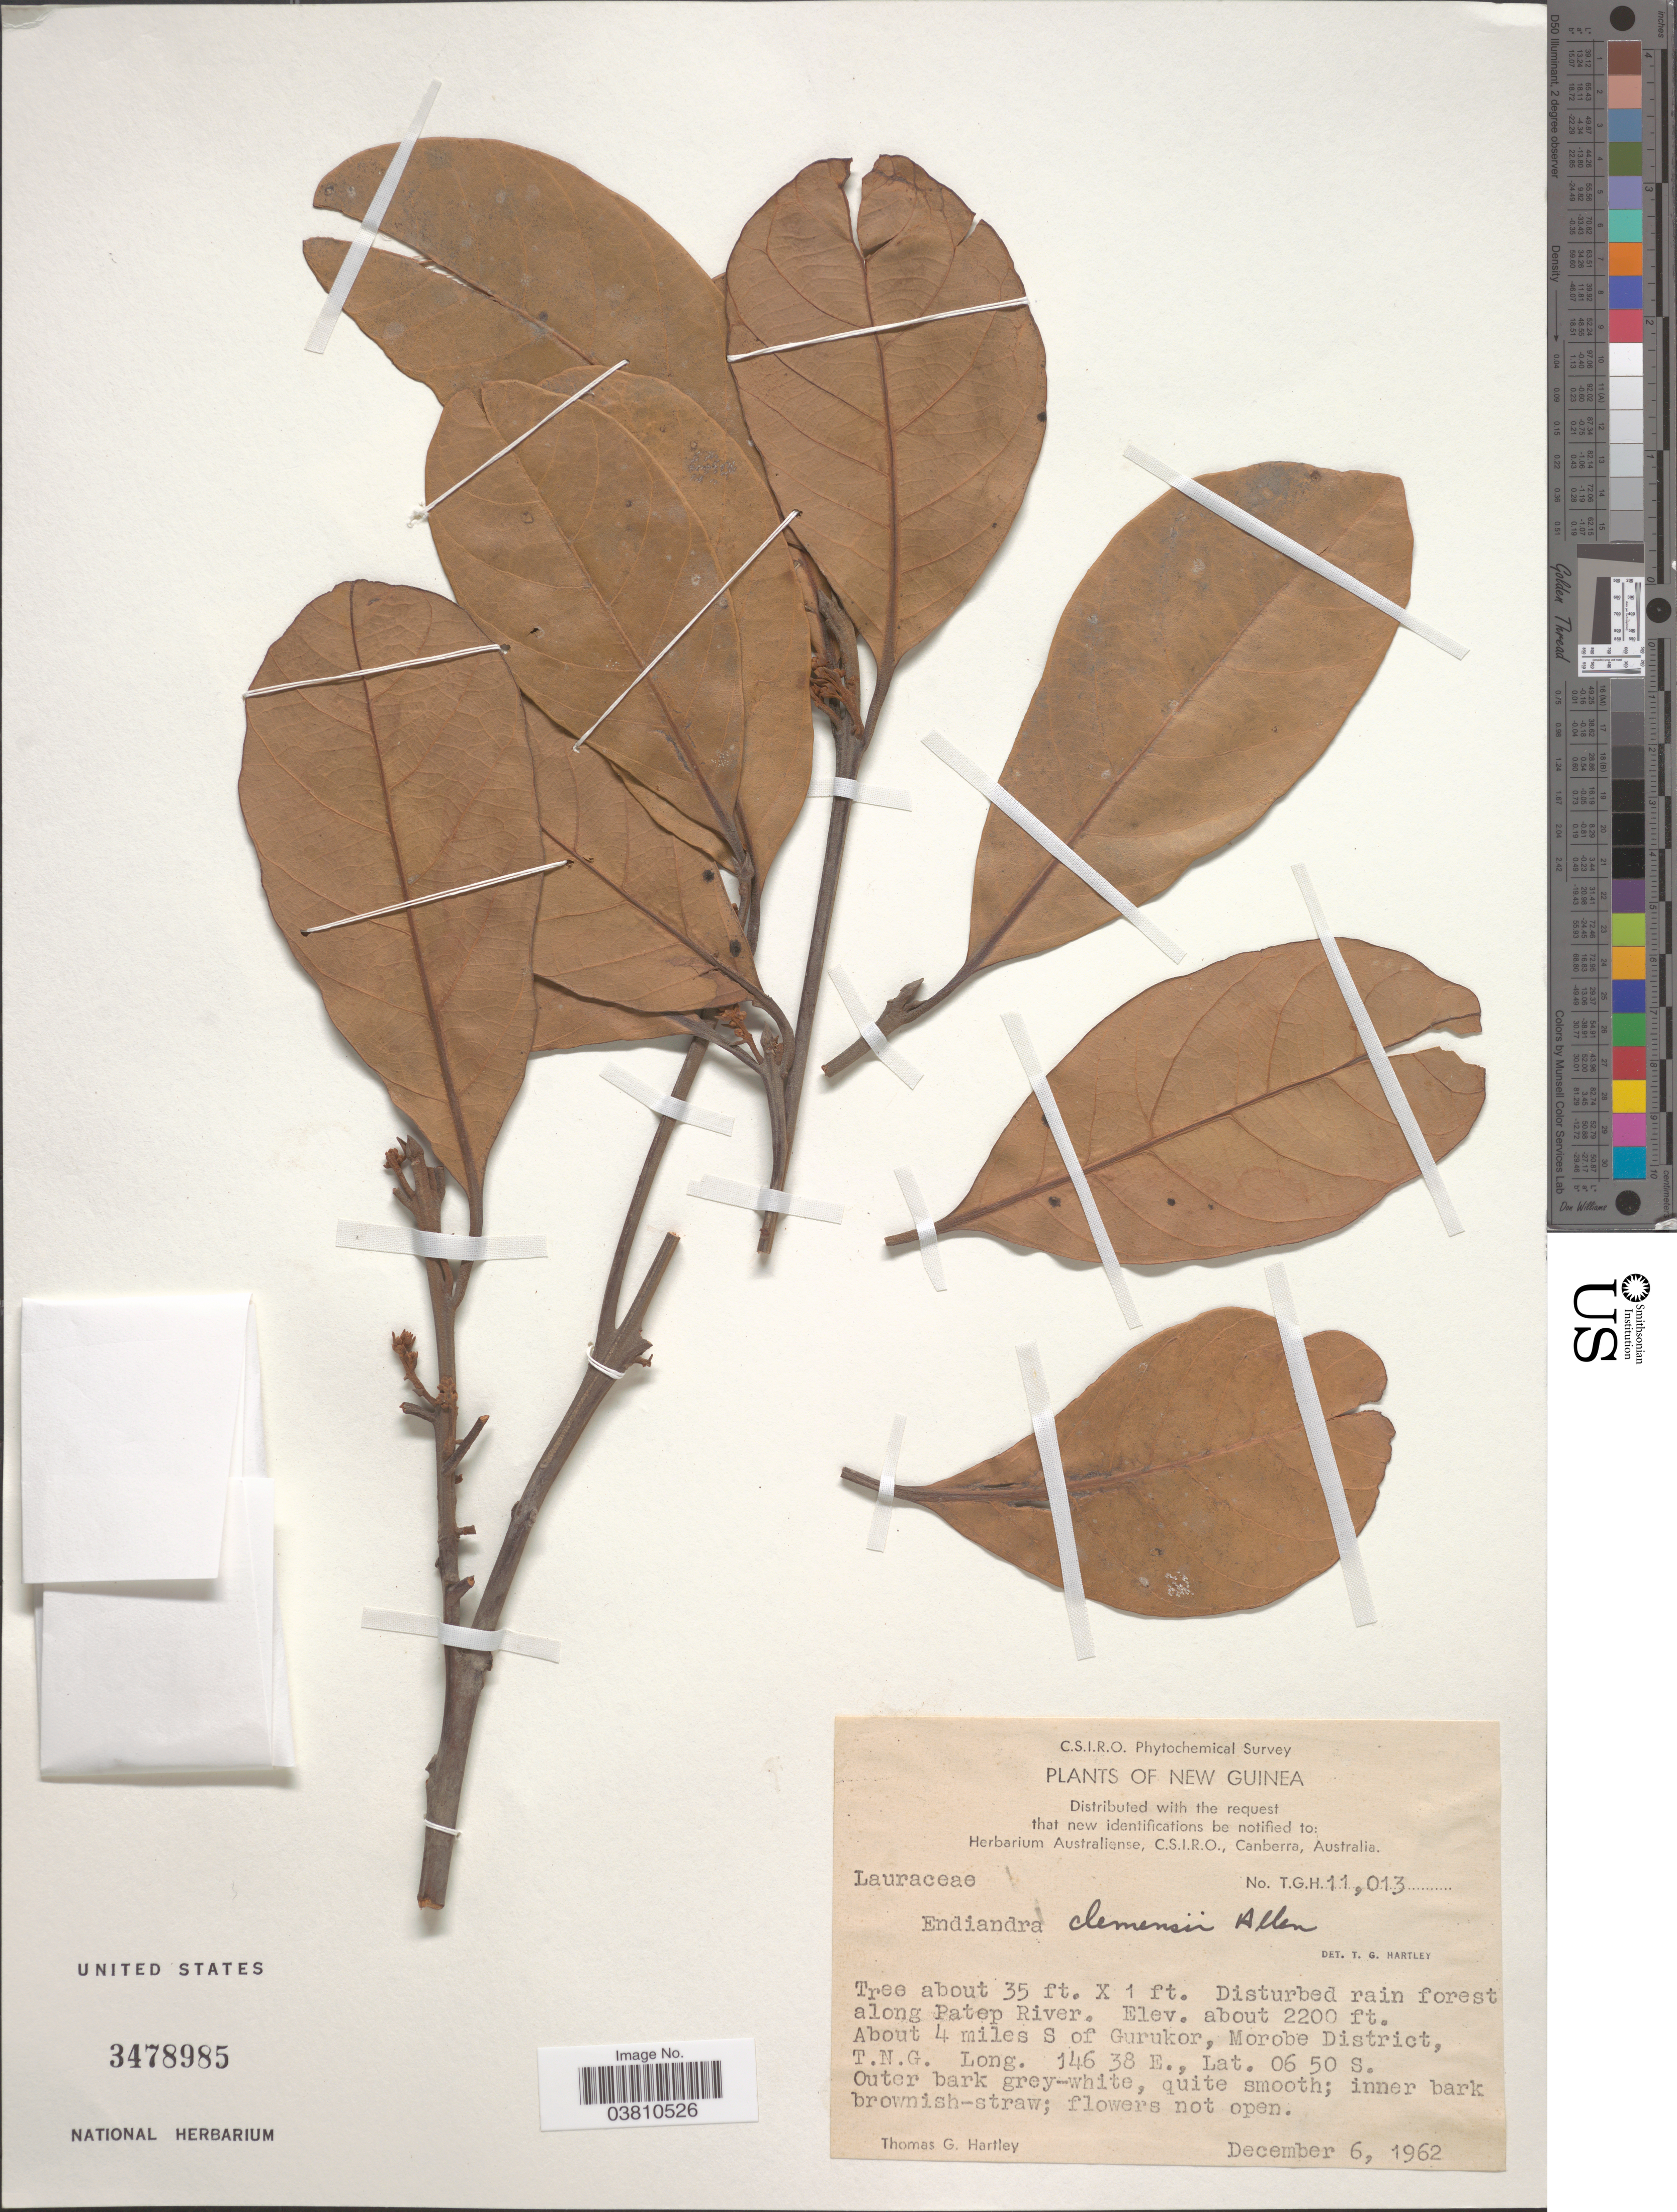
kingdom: Plantae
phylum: Tracheophyta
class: Magnoliopsida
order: Laurales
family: Lauraceae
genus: Endiandra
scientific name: Endiandra clemensii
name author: C.K. Allen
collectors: T. G. Hartley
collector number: TGH11013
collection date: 1962-12-06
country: Papua New Guinea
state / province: Morobe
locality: New Guinea. Disturbed rain forest along Patep River. About 4 miles S of Gurukor, Morobe District, T.N.G.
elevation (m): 671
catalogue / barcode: US 3478985